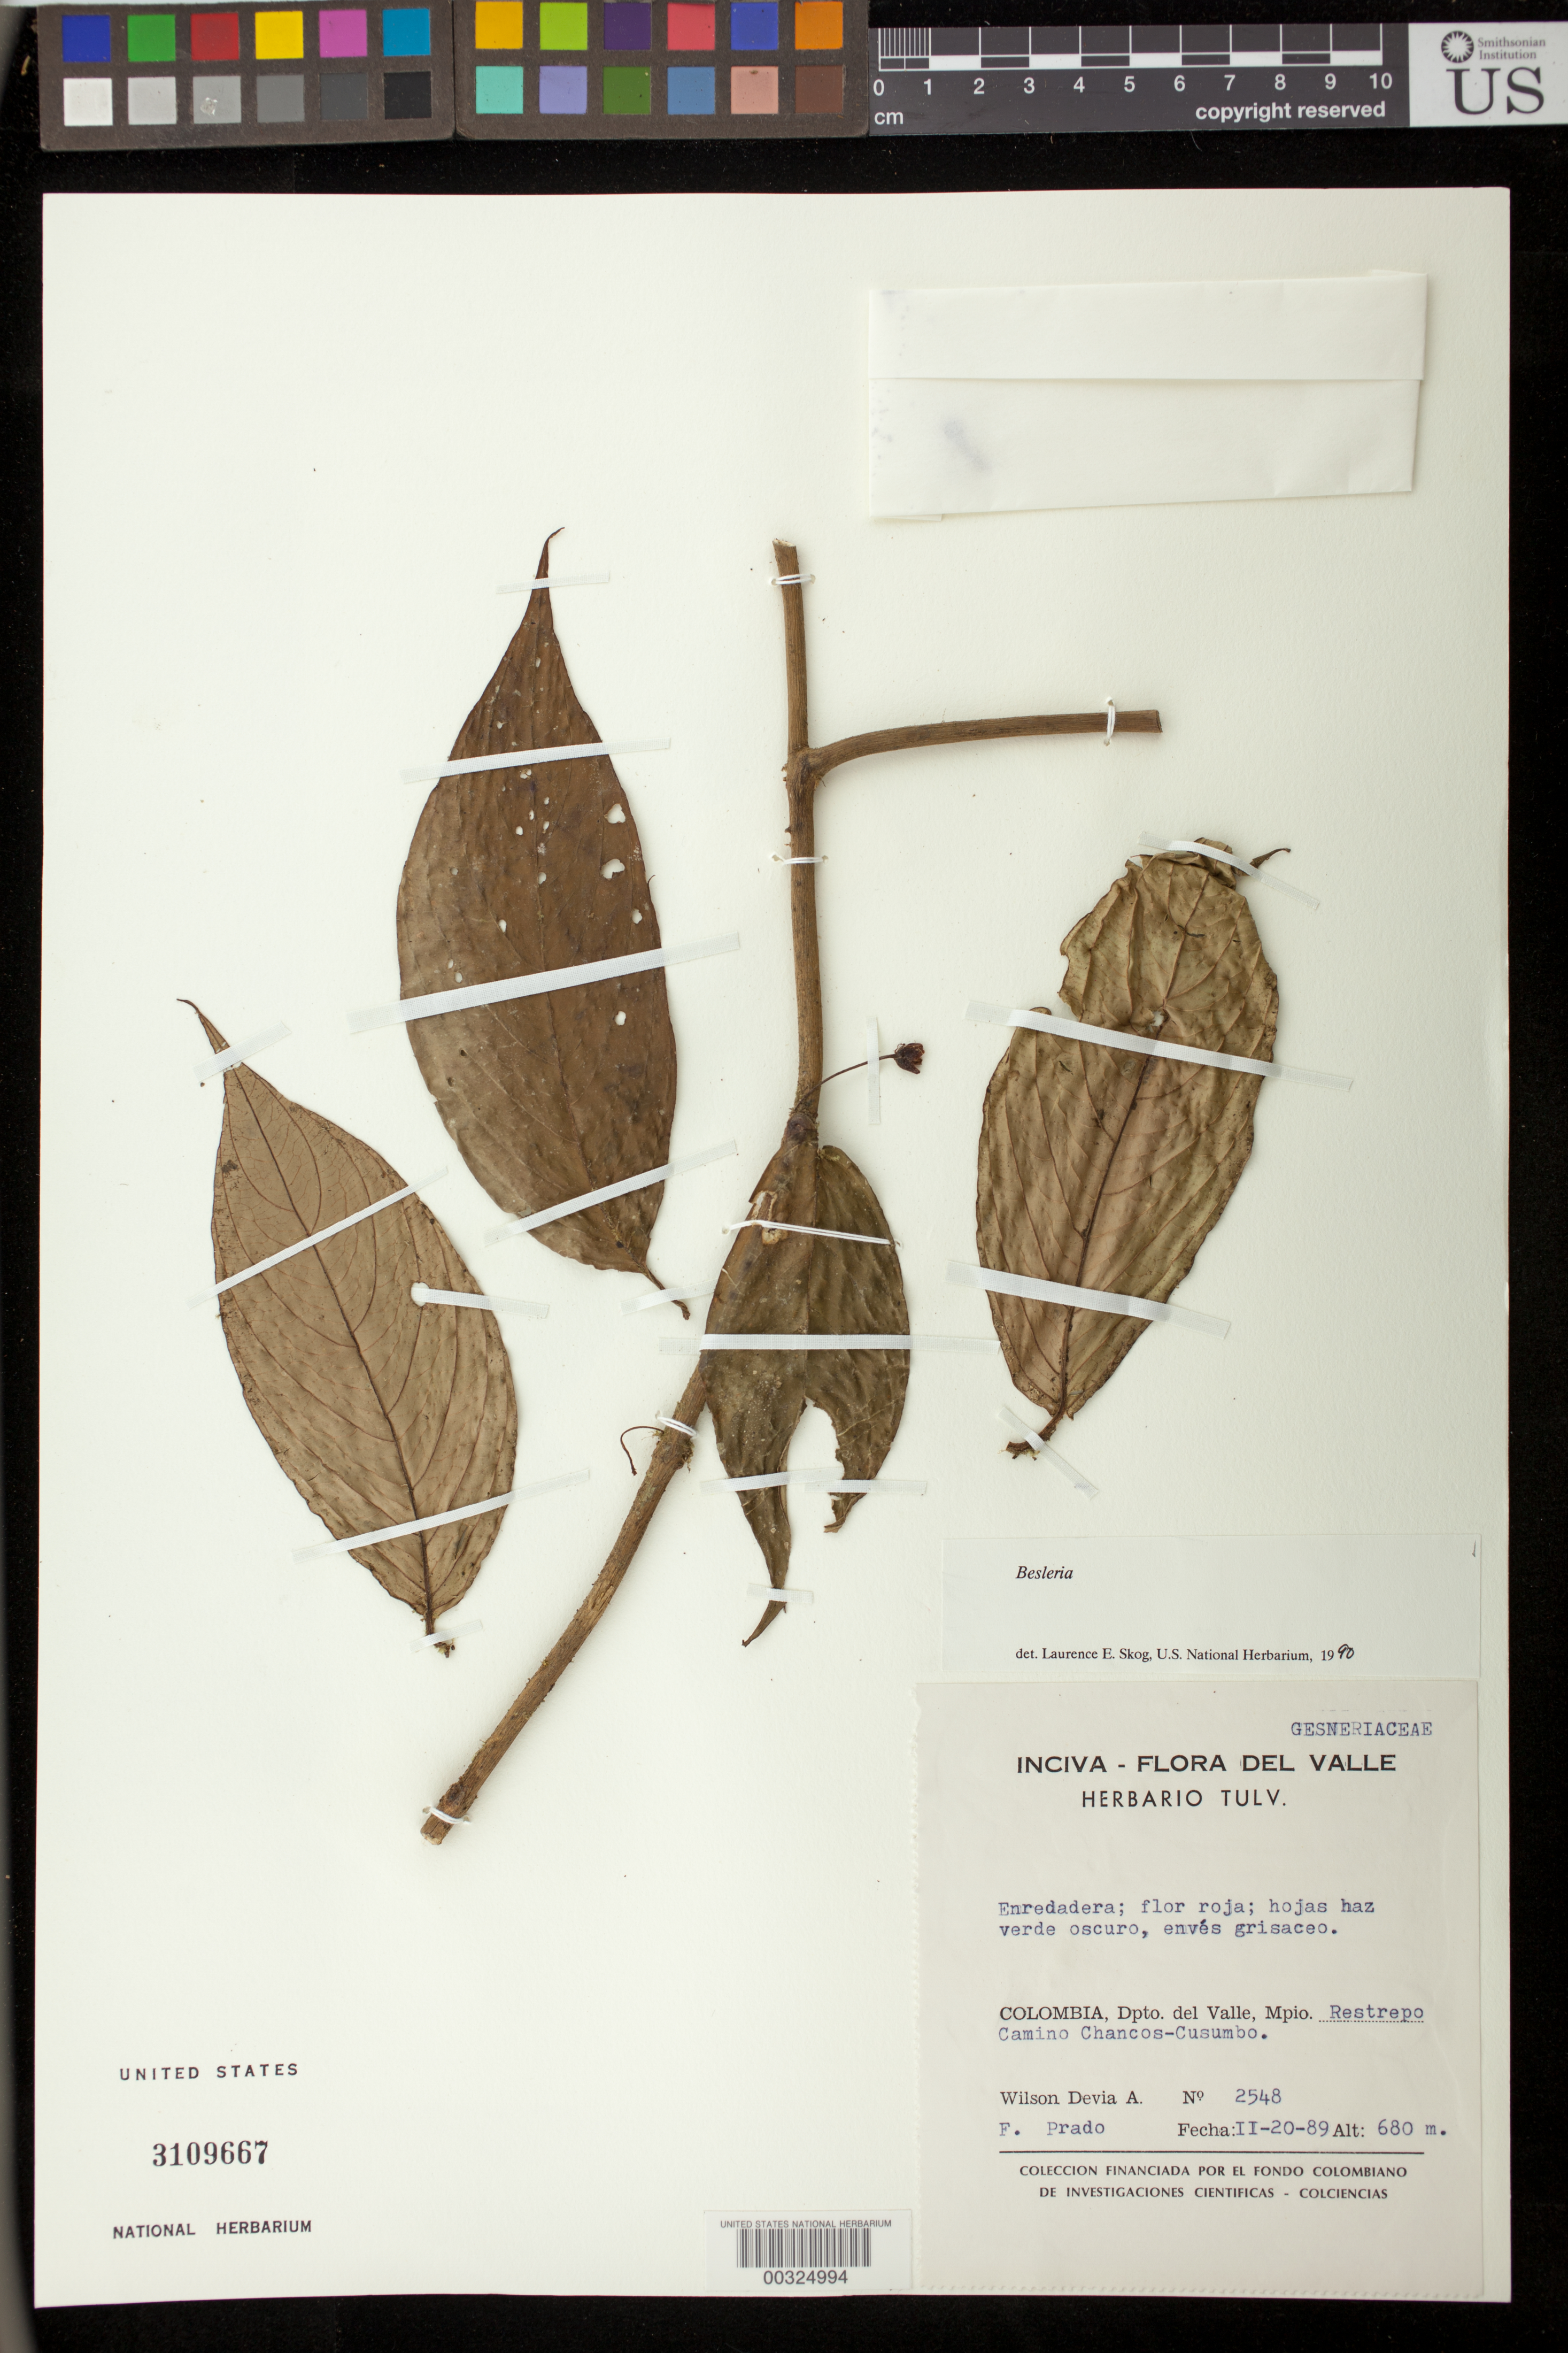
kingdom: Plantae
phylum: Tracheophyta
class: Magnoliopsida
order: Lamiales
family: Gesneriaceae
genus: Besleria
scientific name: Besleria sp.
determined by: Skog, Laurence E.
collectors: W. Devia A. & F. Prado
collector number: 2548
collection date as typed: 20 Feb 1989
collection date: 1989-02-20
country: Colombia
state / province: Valle del Cauca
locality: Mpio. Restrepo, Camino Chancos-Cusumbo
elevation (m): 680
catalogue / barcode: US 3109667